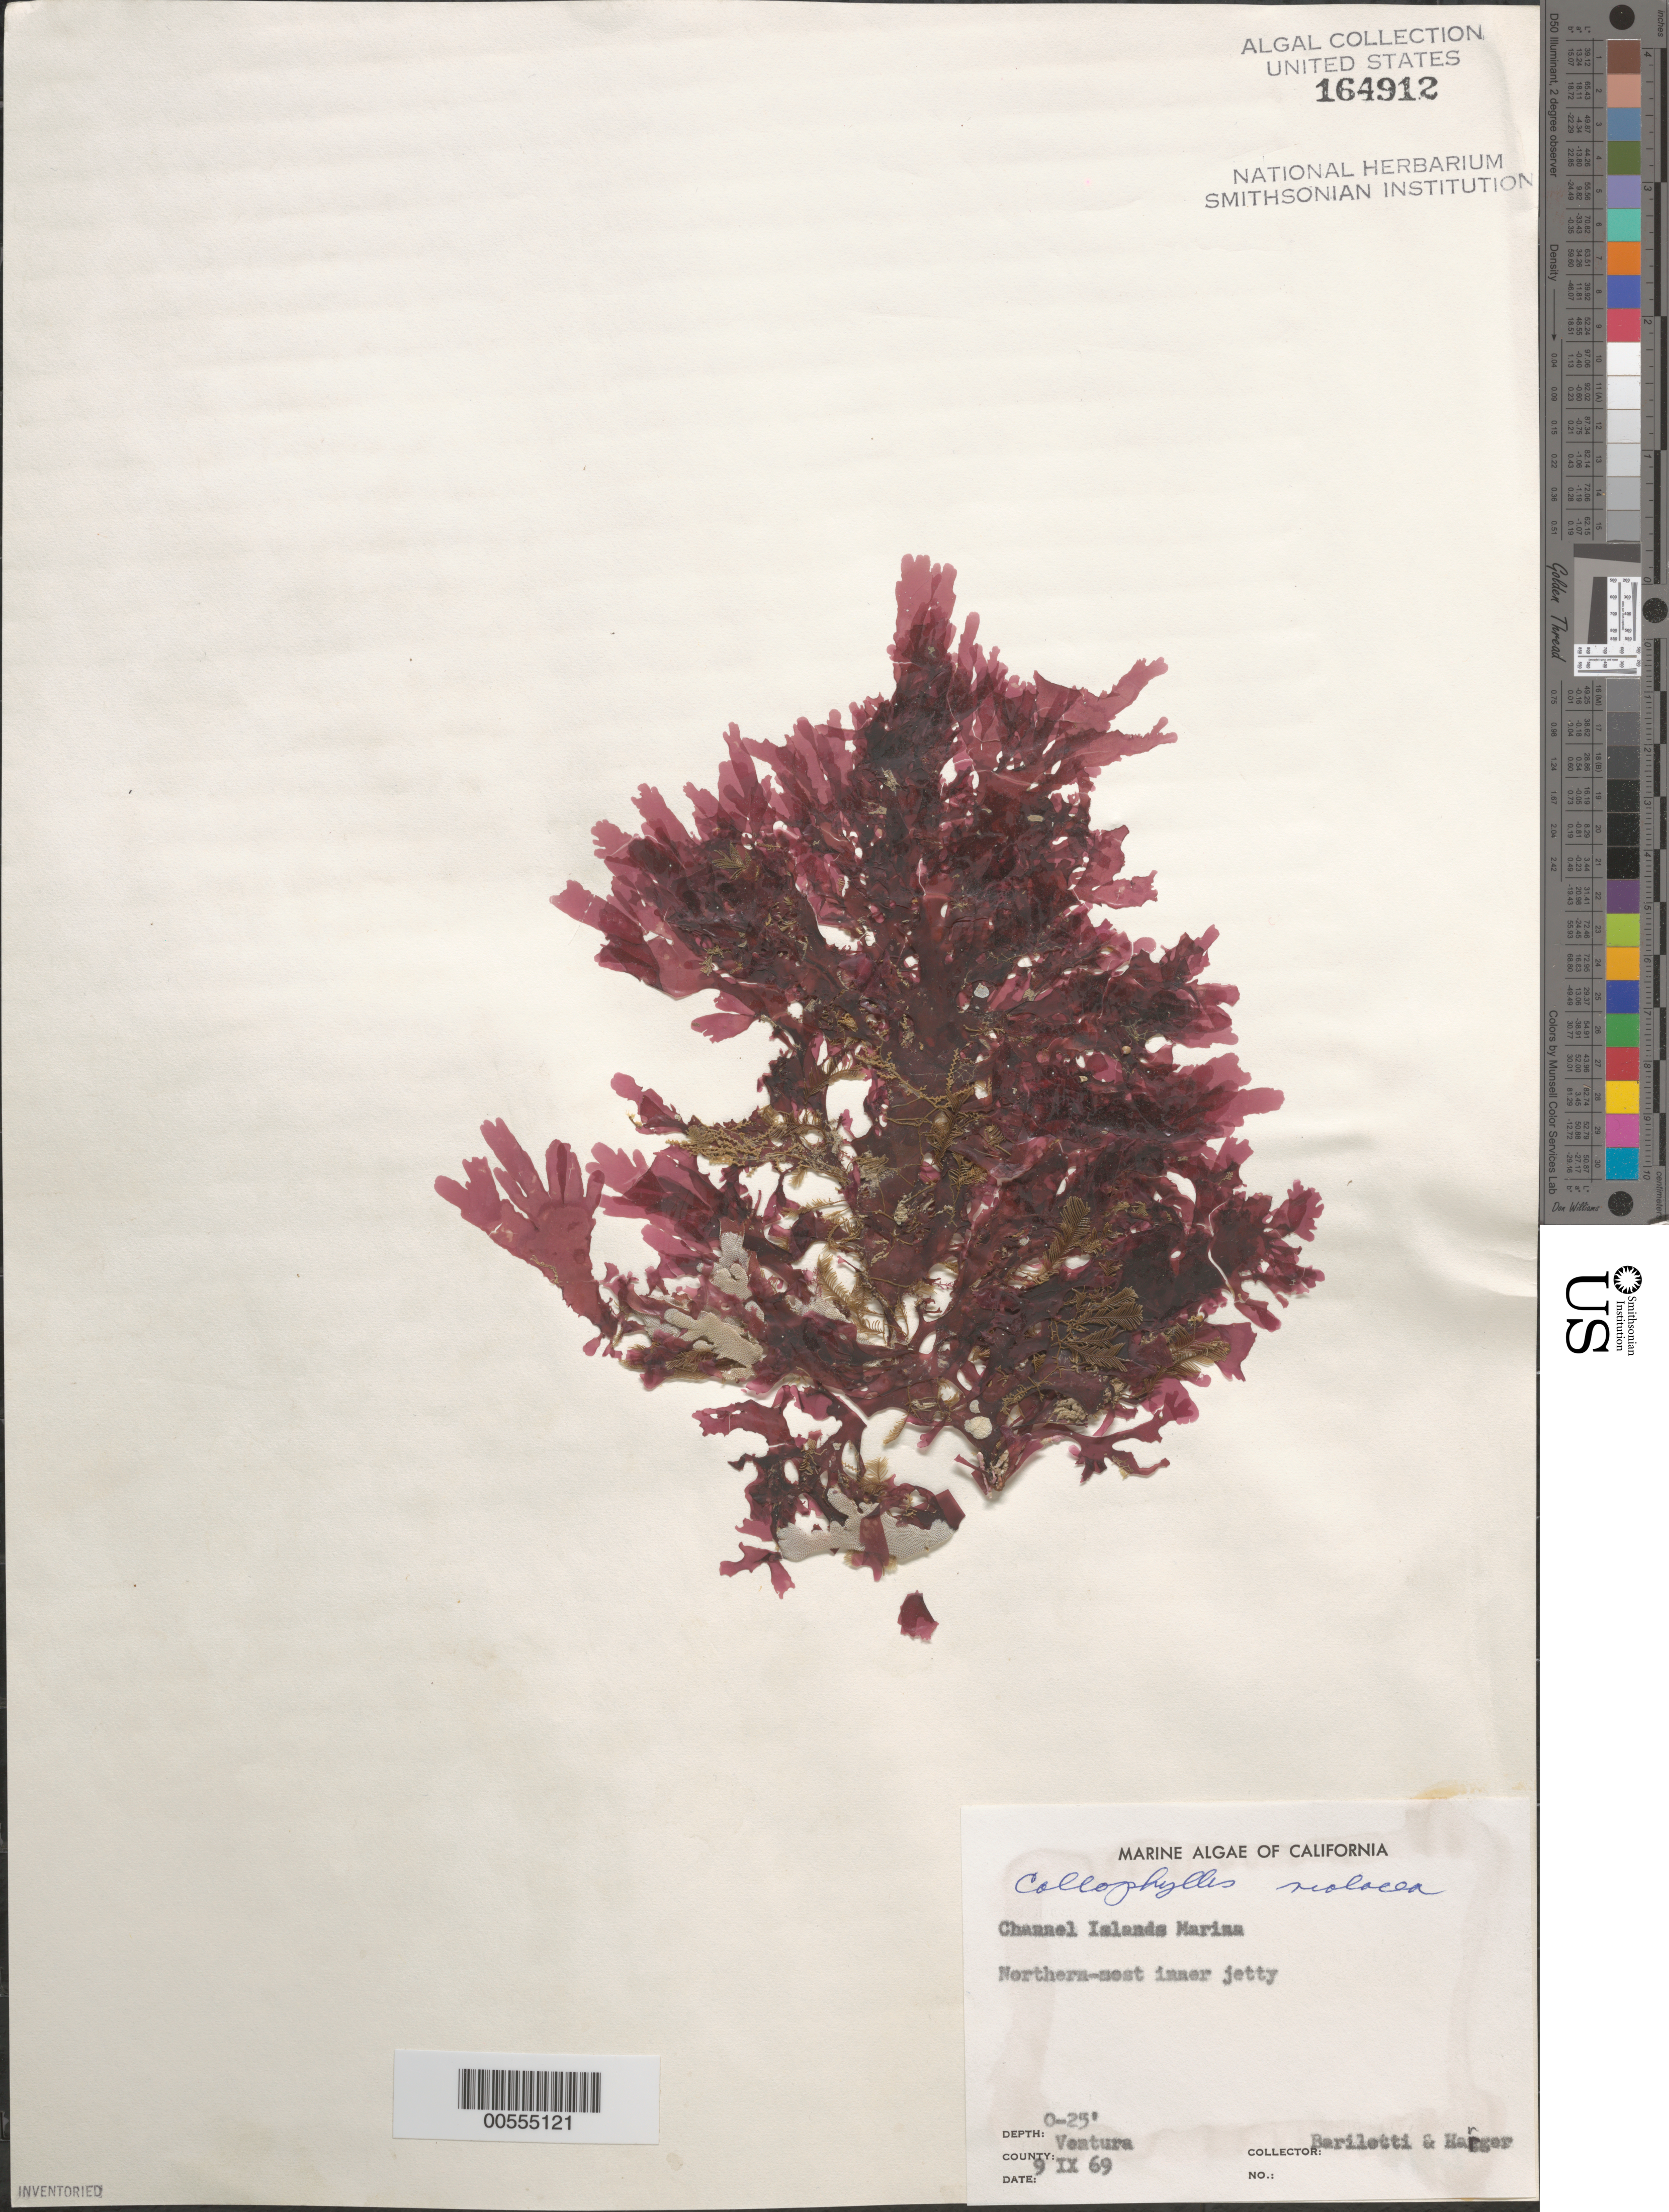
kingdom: Plantae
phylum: Rhodophyta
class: Florideophyceae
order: Gigartinales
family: Kallymeniaceae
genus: Callophyllis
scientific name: Callophyllis violacea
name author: J. Agardh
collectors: D. C. Barilotti & B. W. Harger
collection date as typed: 09 Sep 1969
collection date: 1969-09-09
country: United States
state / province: California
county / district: Ventura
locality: Channel Islands Marina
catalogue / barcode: US 164912